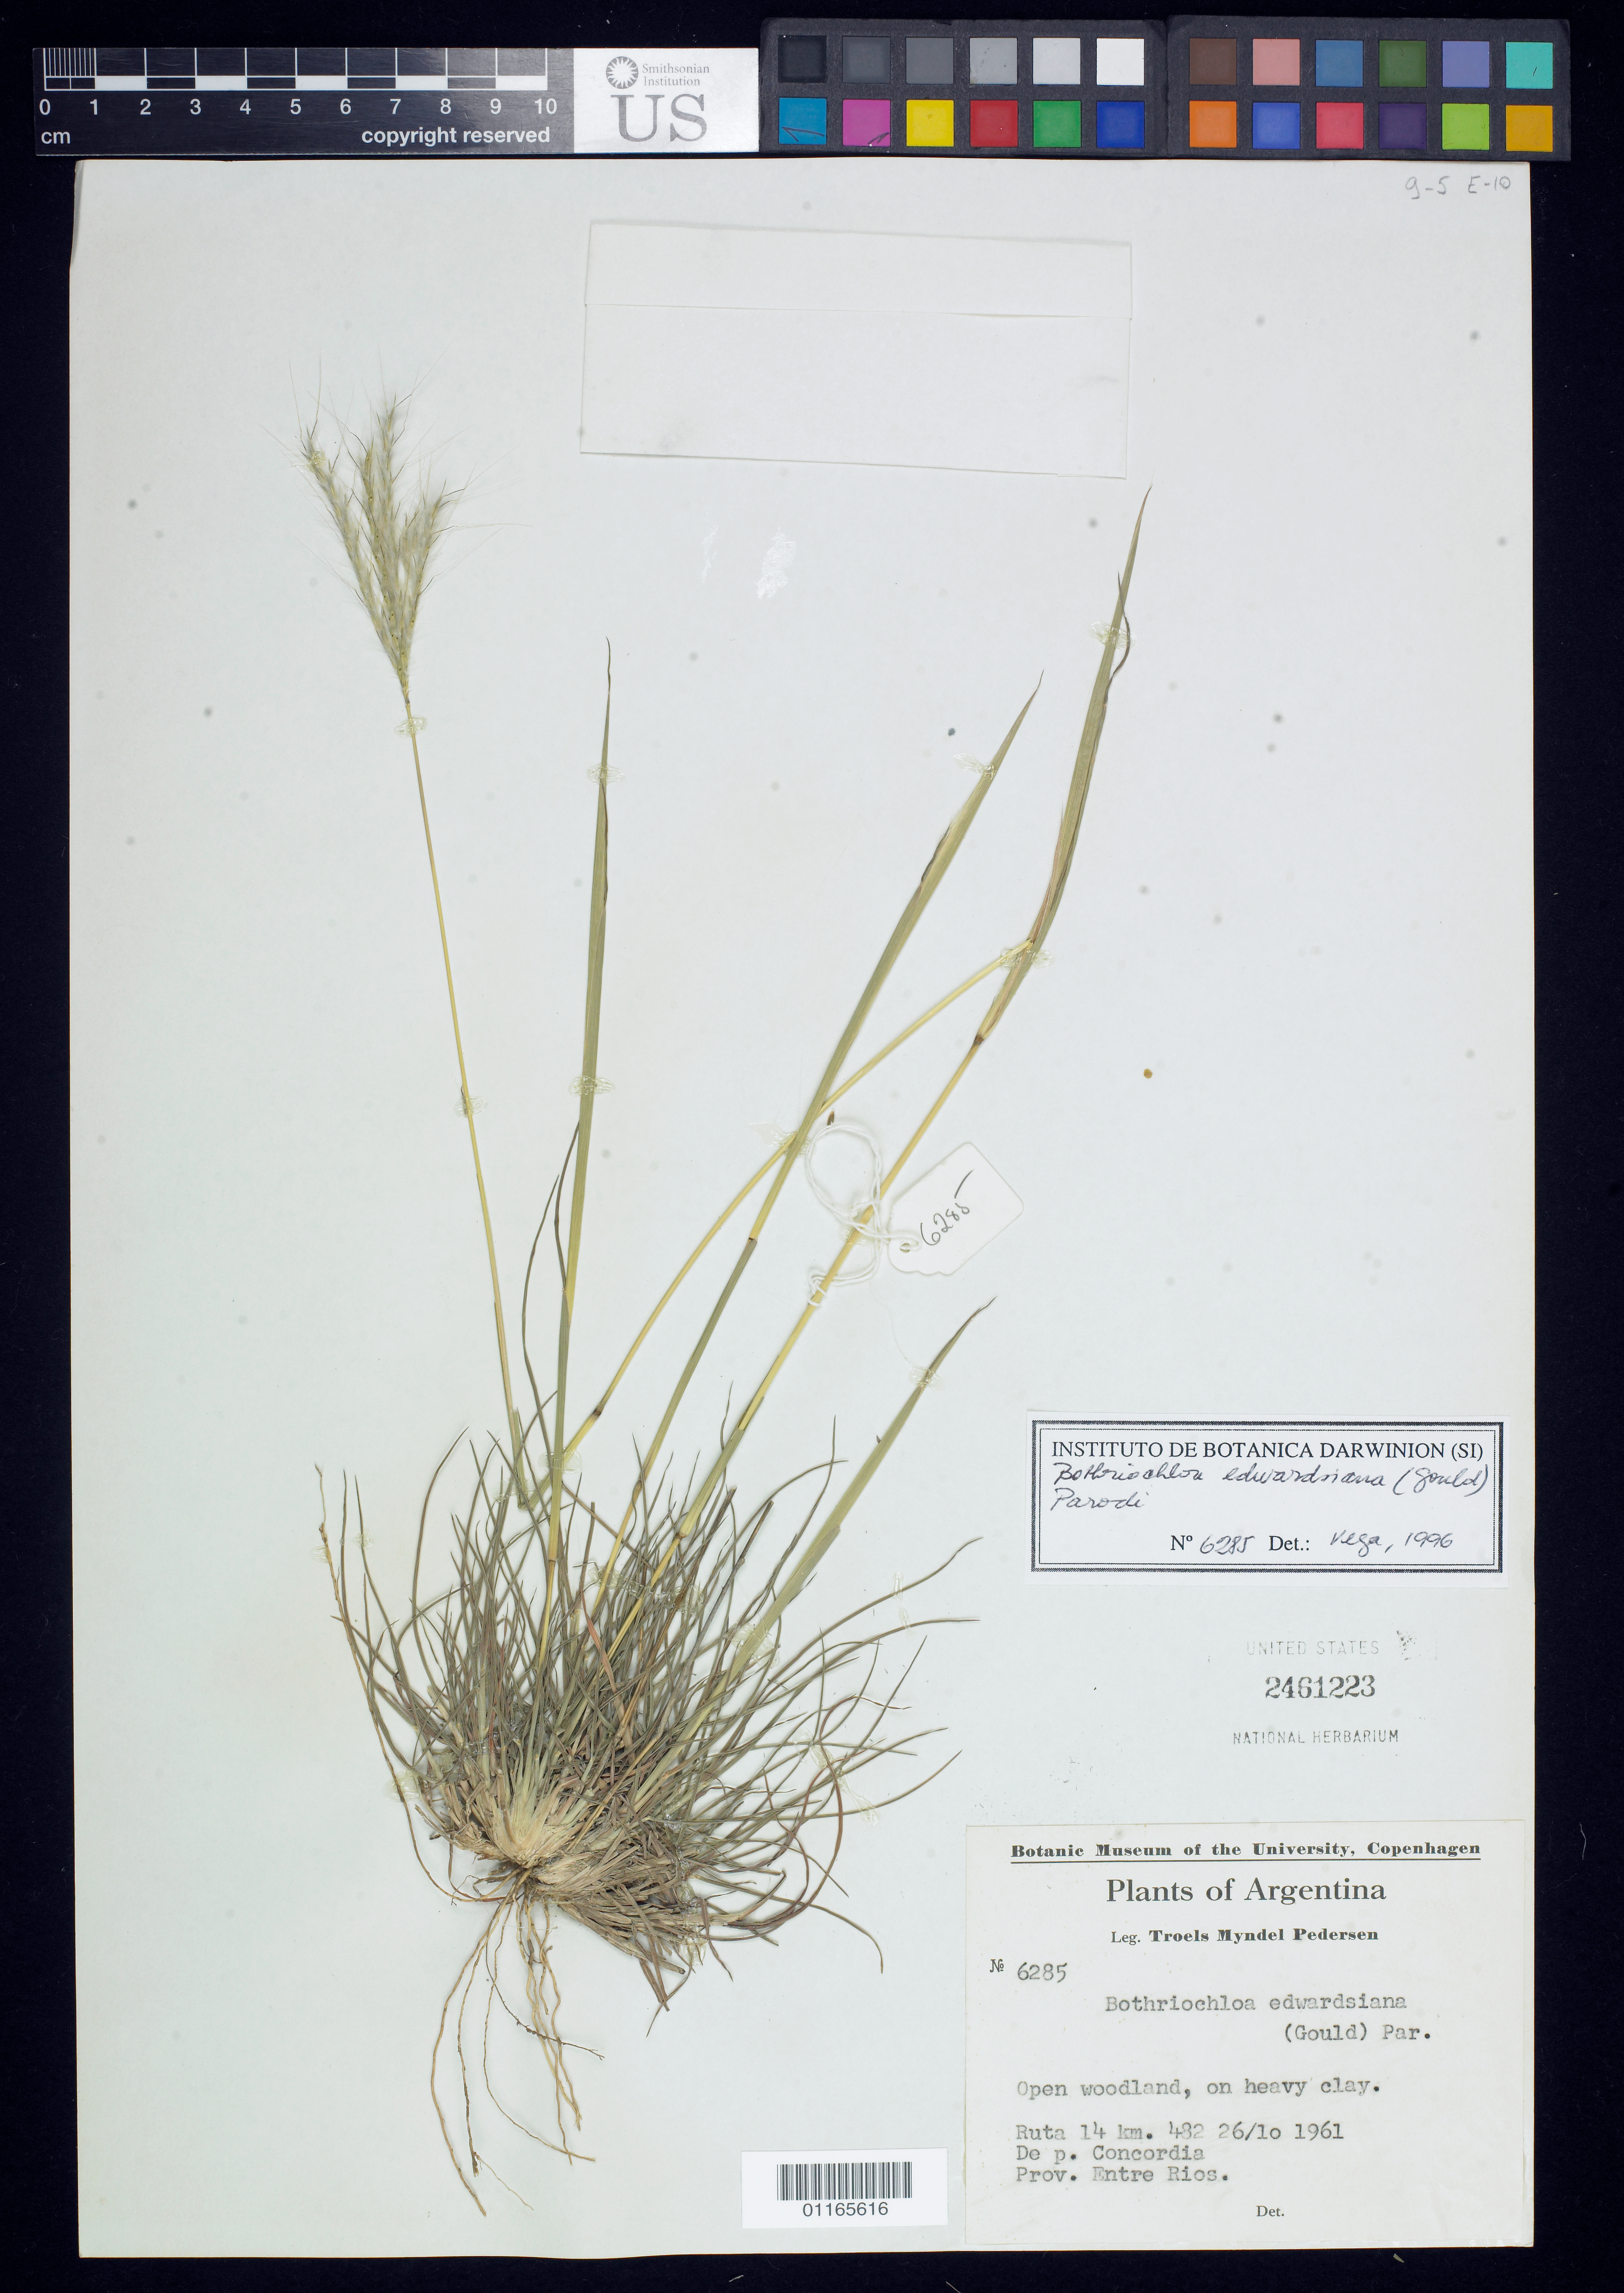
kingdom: Plantae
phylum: Tracheophyta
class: Liliopsida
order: Poales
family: Poaceae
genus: Bothriochloa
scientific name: Bothriochloa edwardsiana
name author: (Gould) Parodi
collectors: T. M. Pedersen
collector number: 6285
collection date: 1961-10-26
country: Argentina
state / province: Entre Rios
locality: Ruta 14 km. 482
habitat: Open woodland, on heavy clay.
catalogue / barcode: US 2461223